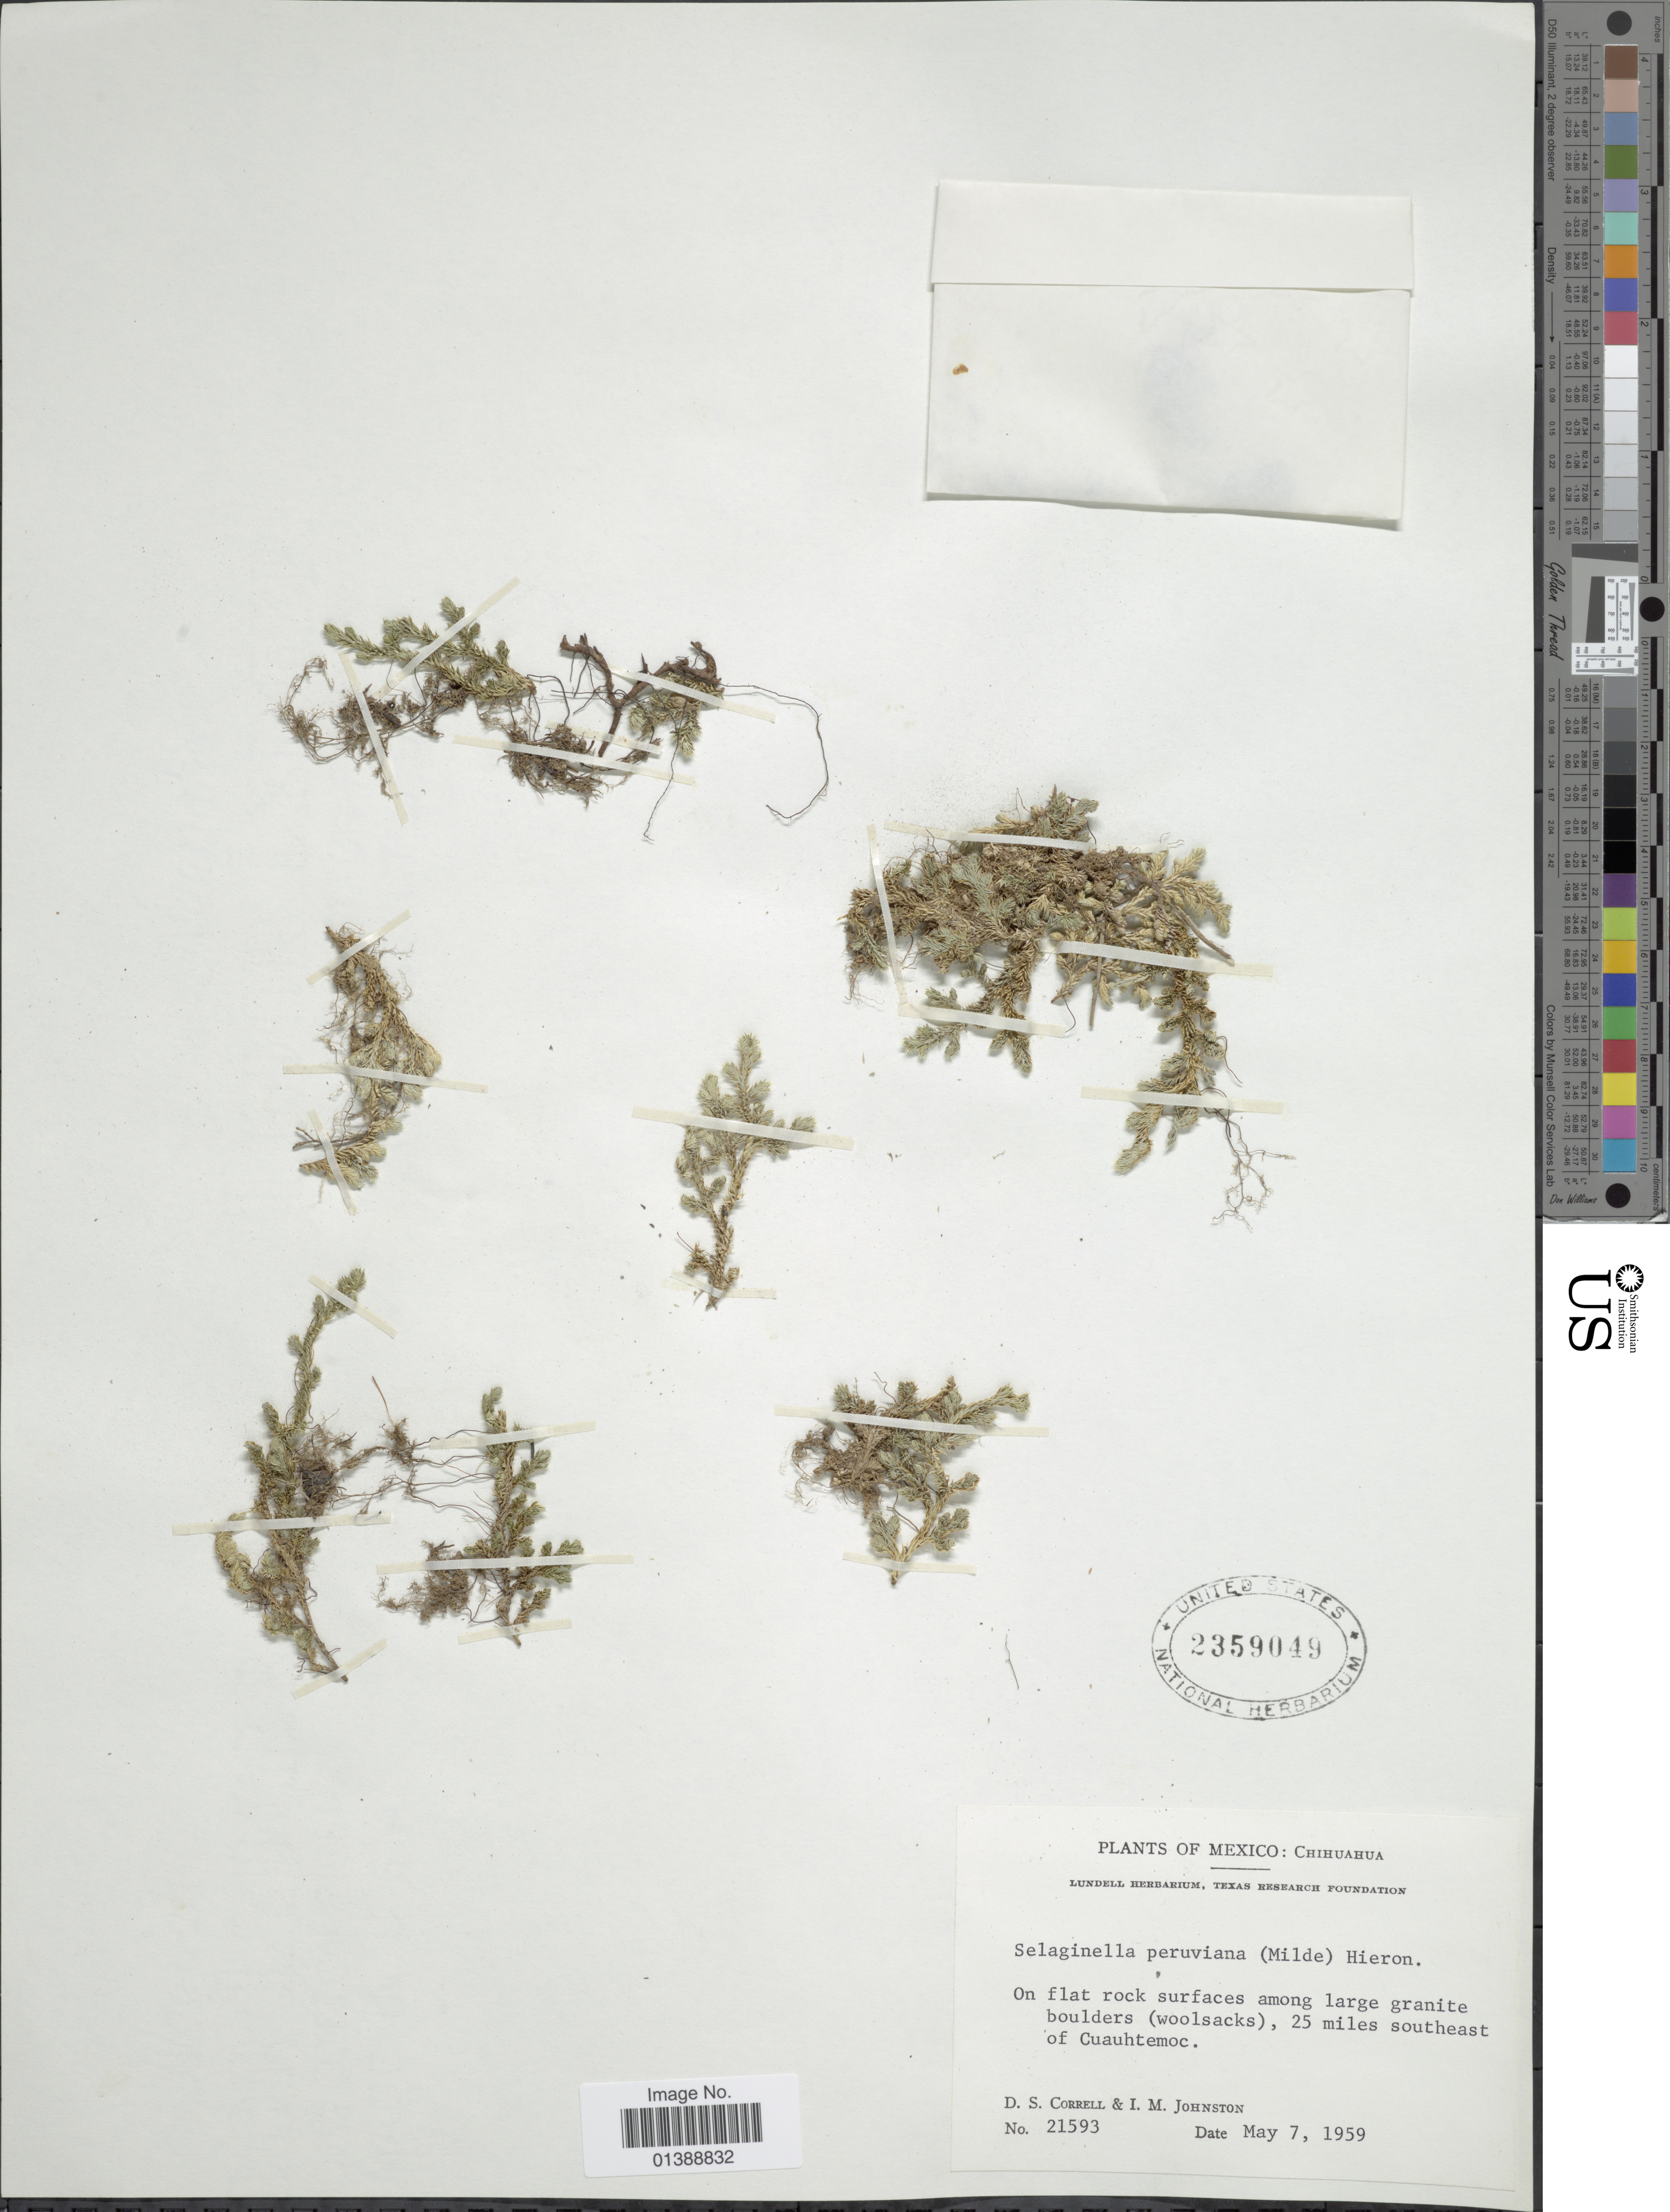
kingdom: Plantae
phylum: Tracheophyta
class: Lycopodiopsida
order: Selaginellales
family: Selaginellaceae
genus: Selaginella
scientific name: Selaginella peruviana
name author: (Milde) Hieron.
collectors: D. S. Correll & I.M. Johnston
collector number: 21593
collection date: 1959-05-07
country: Mexico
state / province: Chihuahua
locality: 25 miles southeast of Cuahtemoc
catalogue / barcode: US 2359049